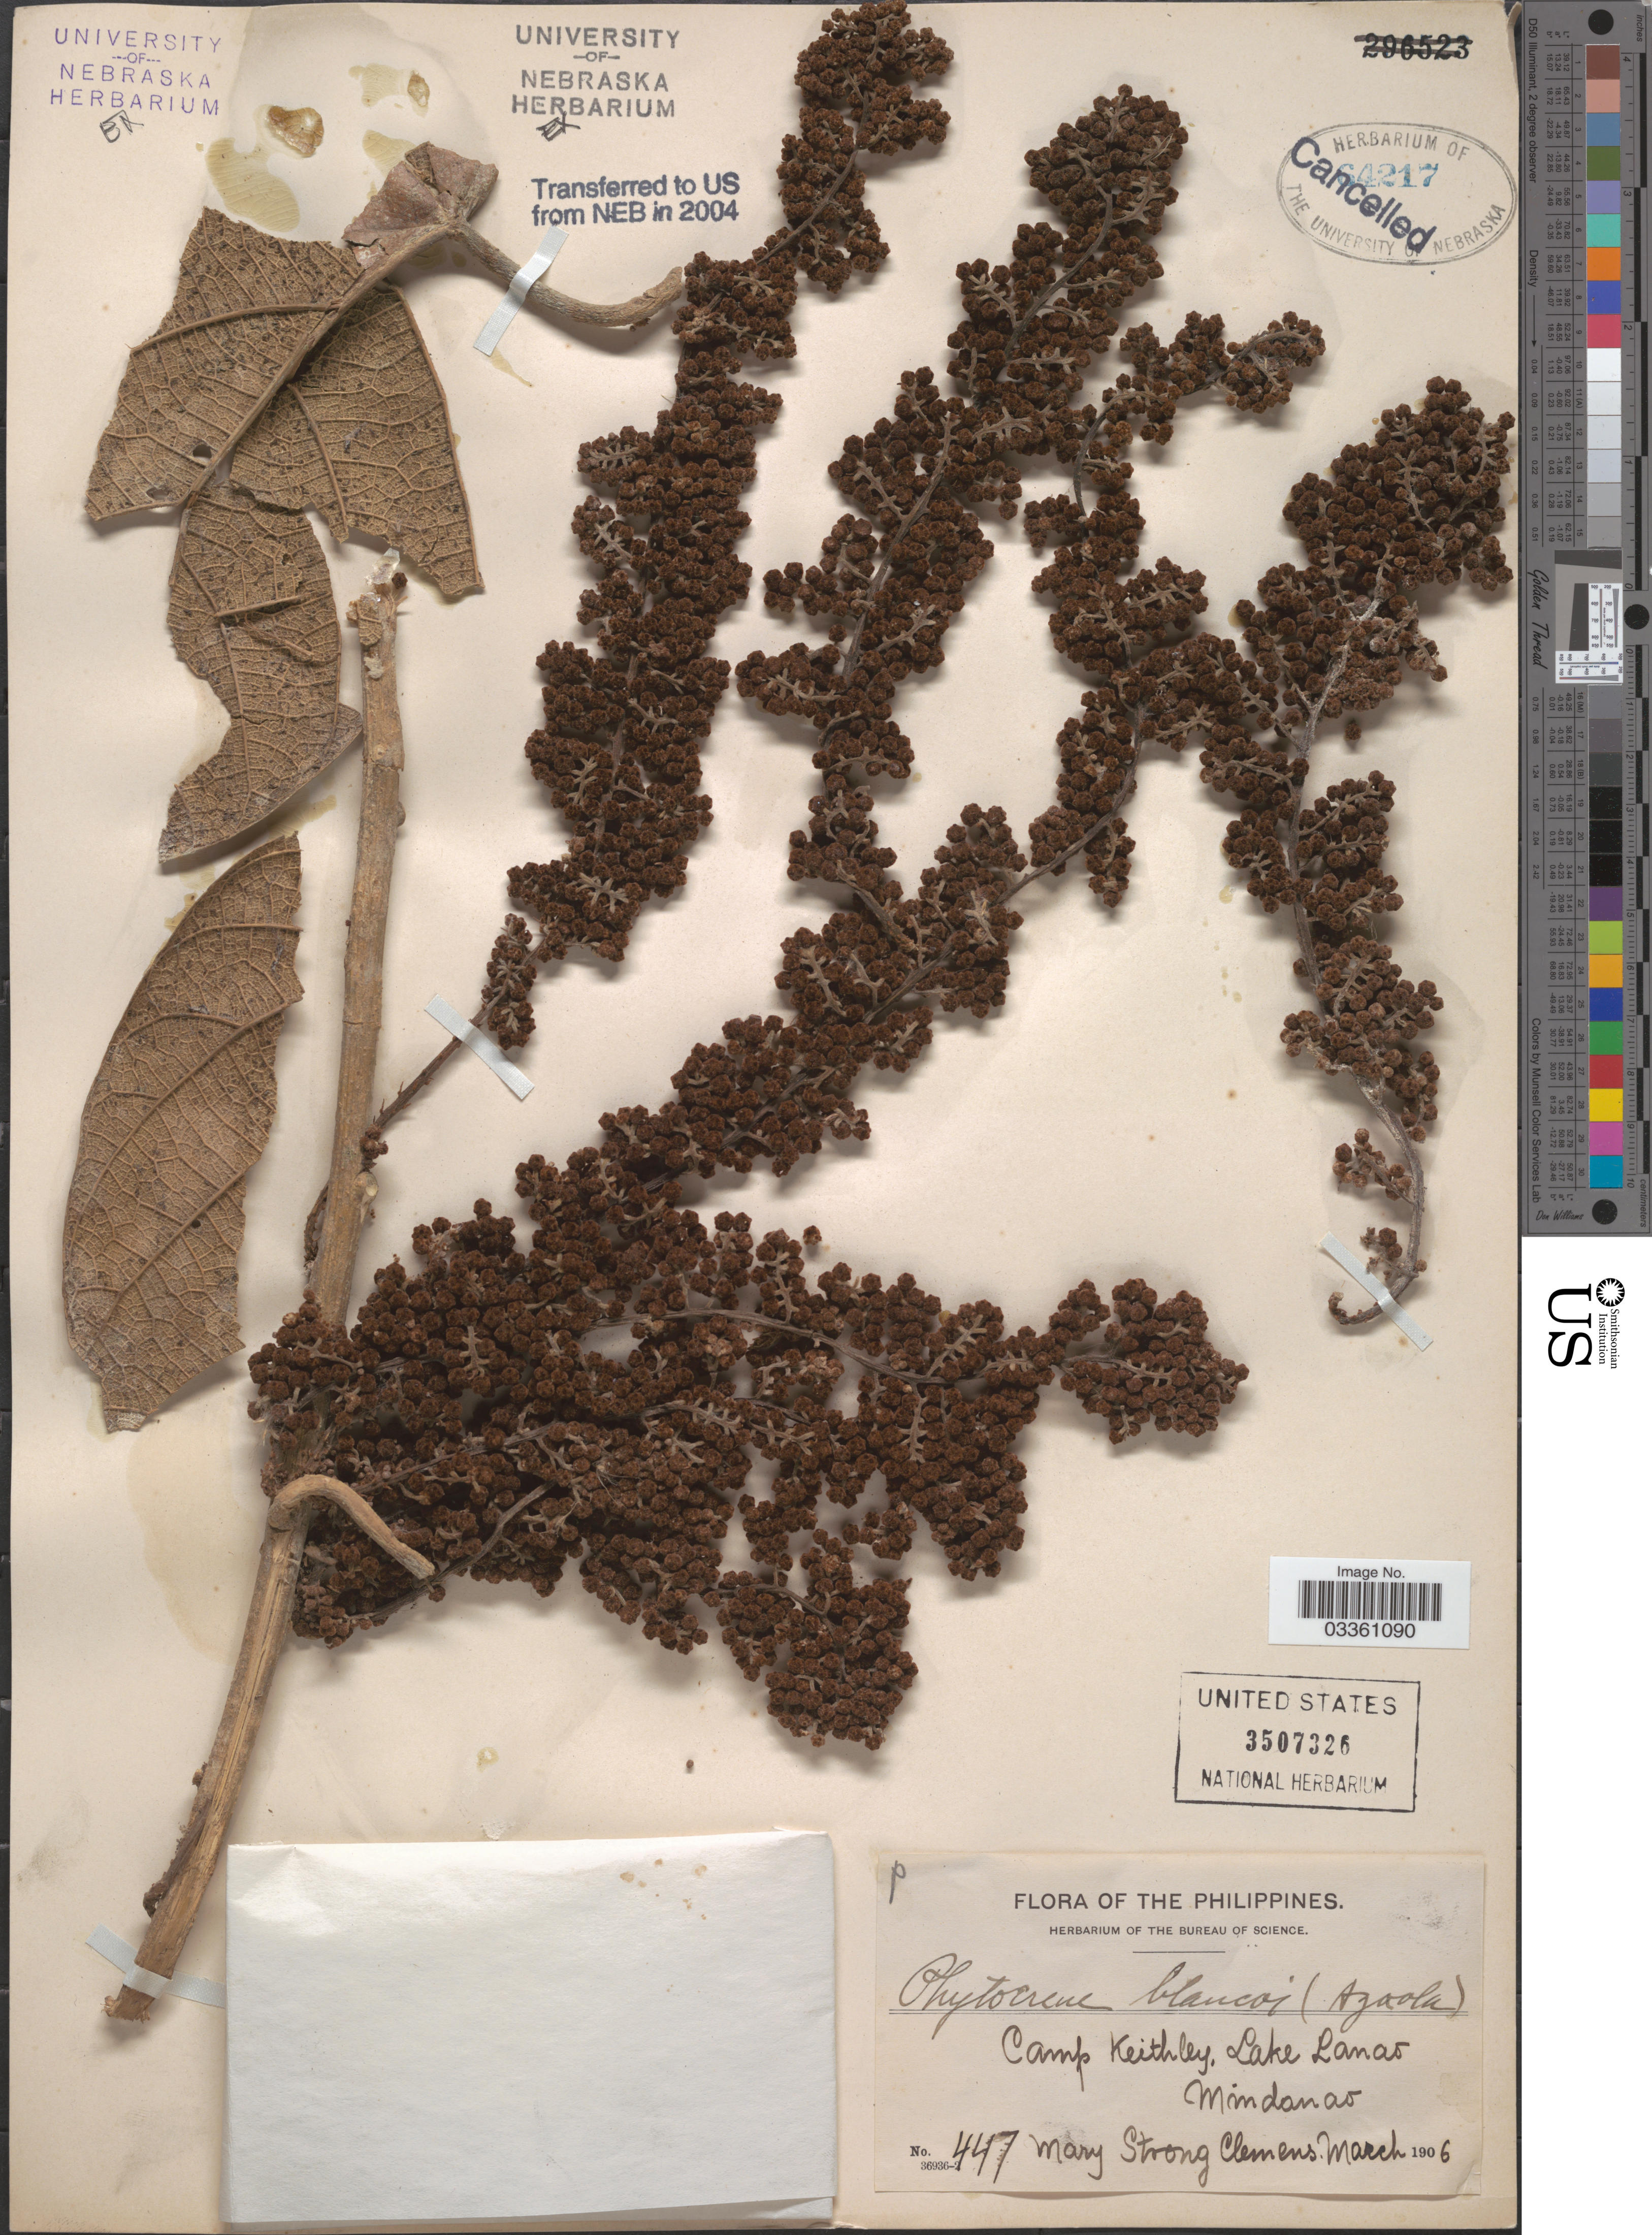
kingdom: Plantae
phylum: Tracheophyta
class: Magnoliopsida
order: Icacinales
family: Icacinaceae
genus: Phytocrene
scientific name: Phytocrene macrophylla var. macrophylla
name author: (Blume) Blume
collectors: M. S. Clemens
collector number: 447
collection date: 1906-03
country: Philippines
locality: Camp Keithley. Lake Lanao. Mindanao.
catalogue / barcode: US 3507326